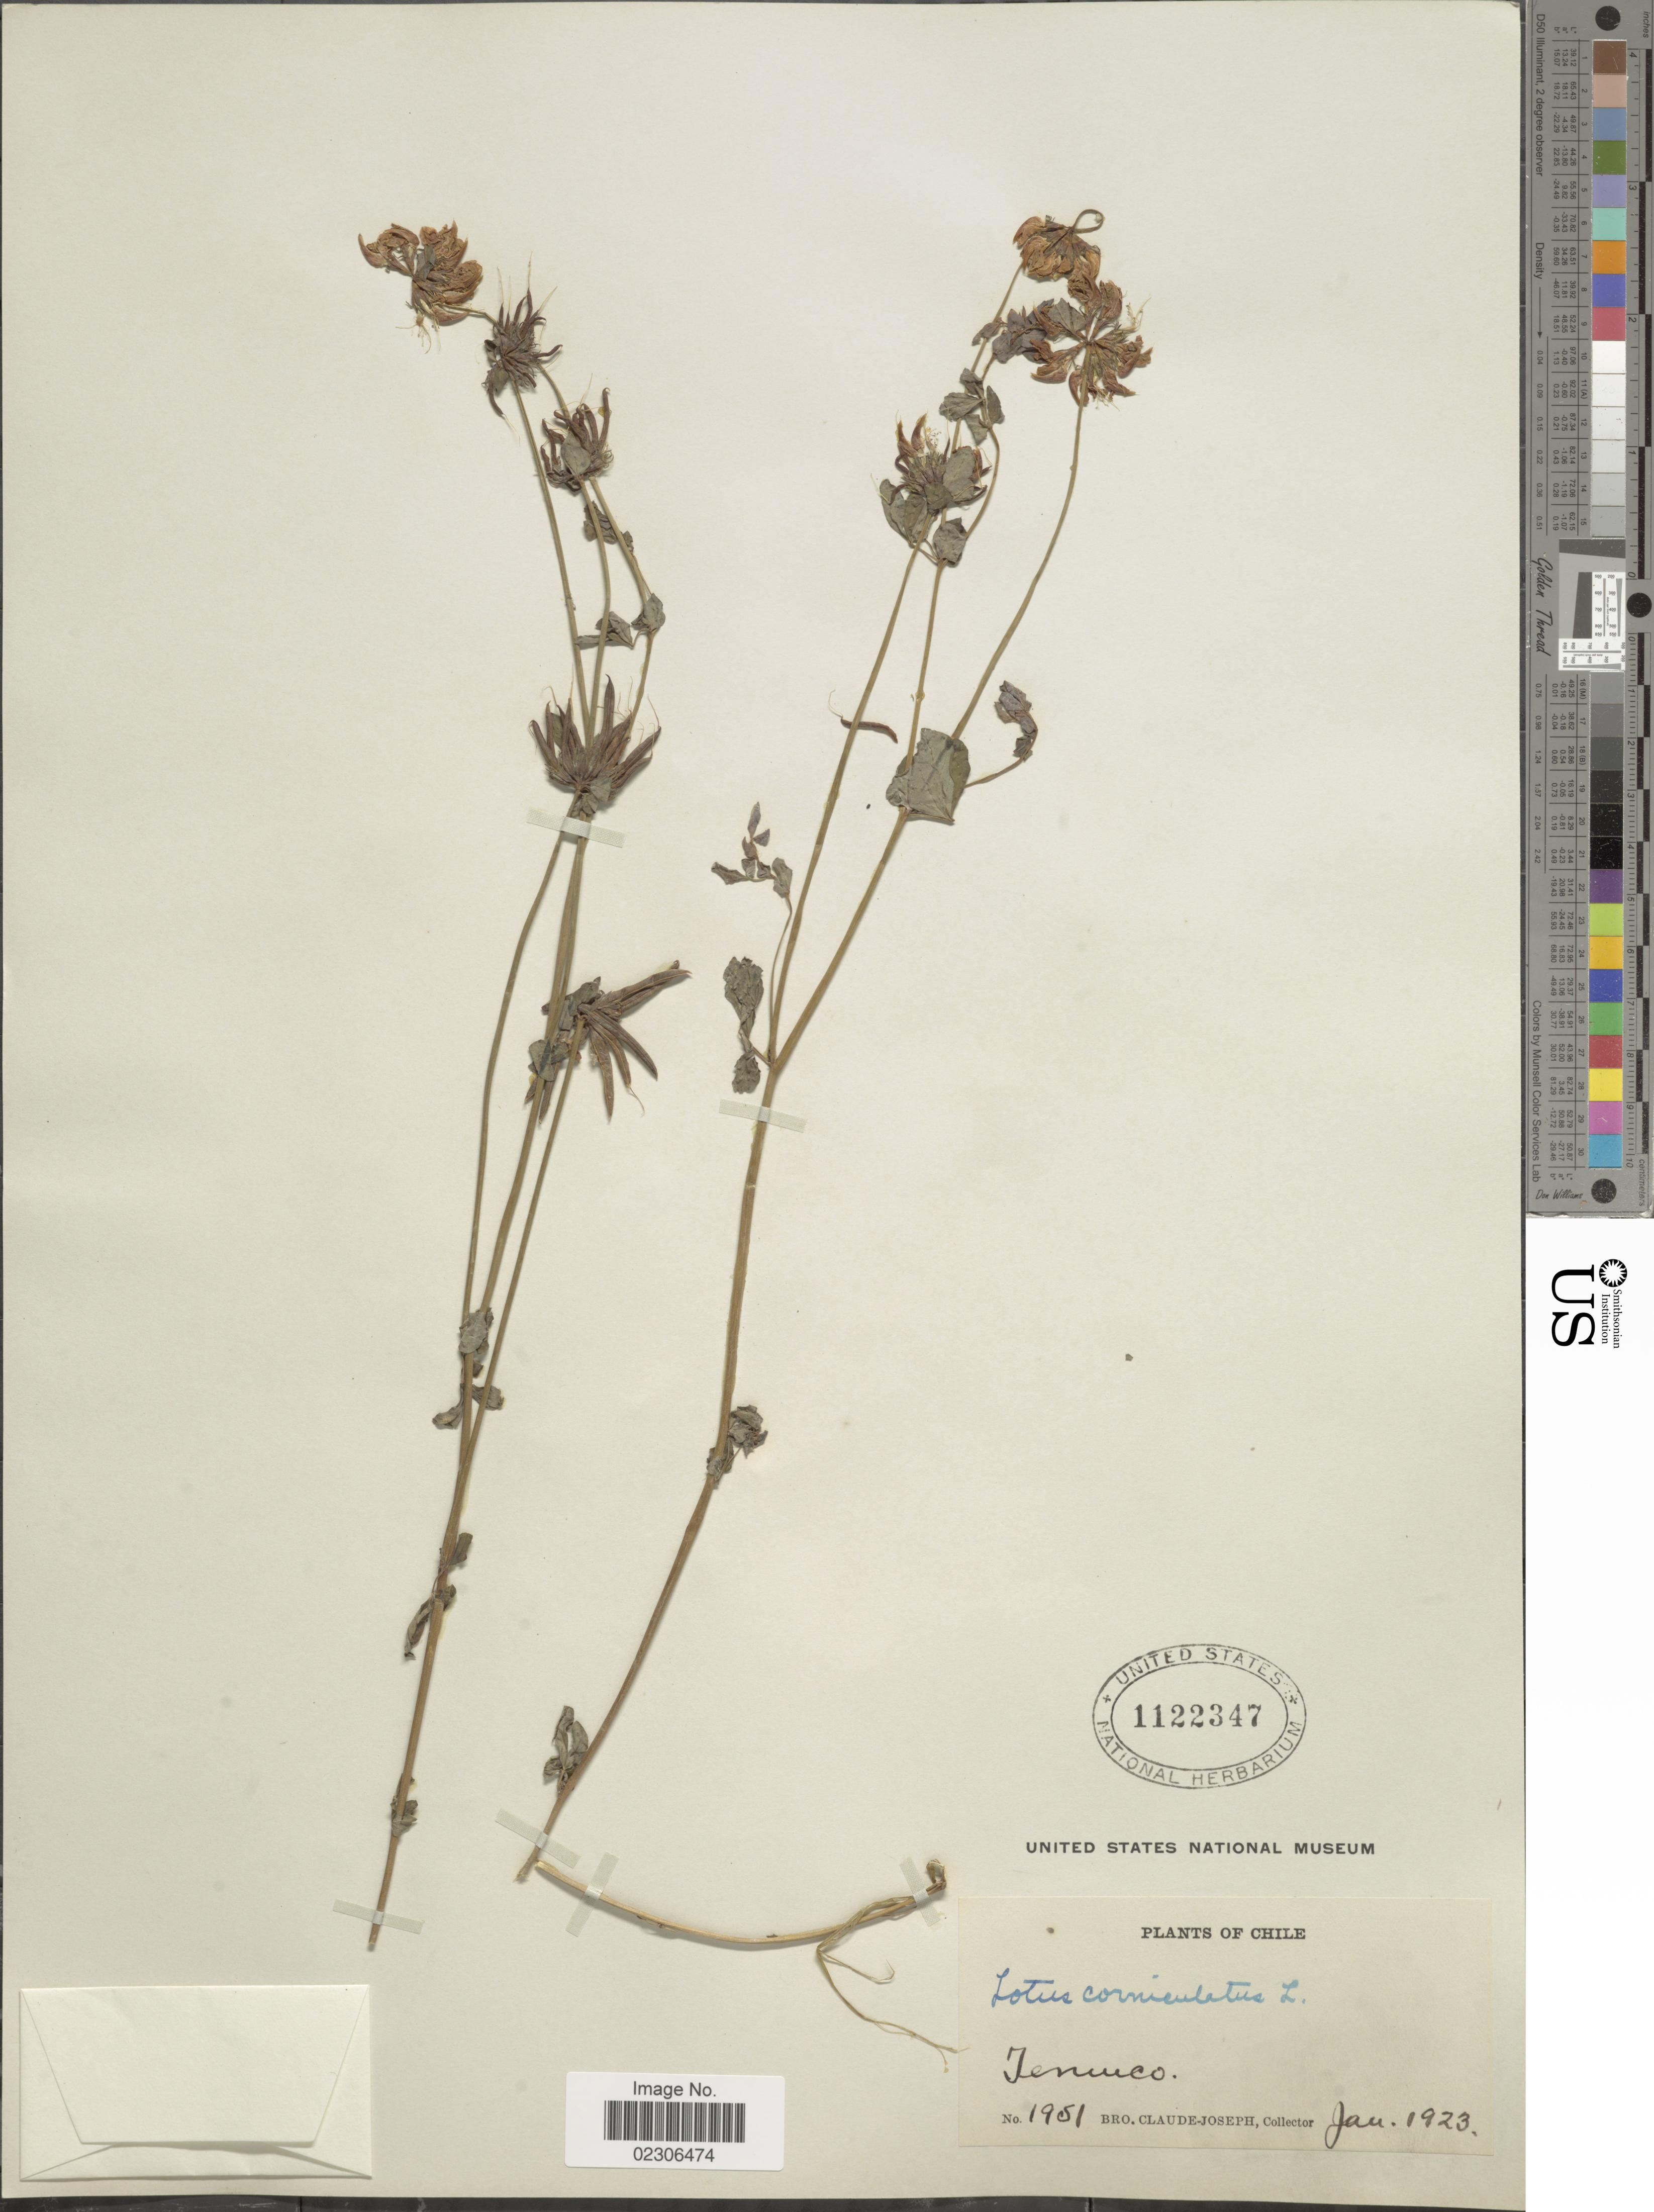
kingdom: Plantae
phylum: Tracheophyta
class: Magnoliopsida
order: Fabales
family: Fabaceae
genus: Lotus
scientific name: Lotus corniculatus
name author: L.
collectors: Bro. Claude-Joseph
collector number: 1951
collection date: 1923-01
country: Chile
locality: Temuco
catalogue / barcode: US 1122347